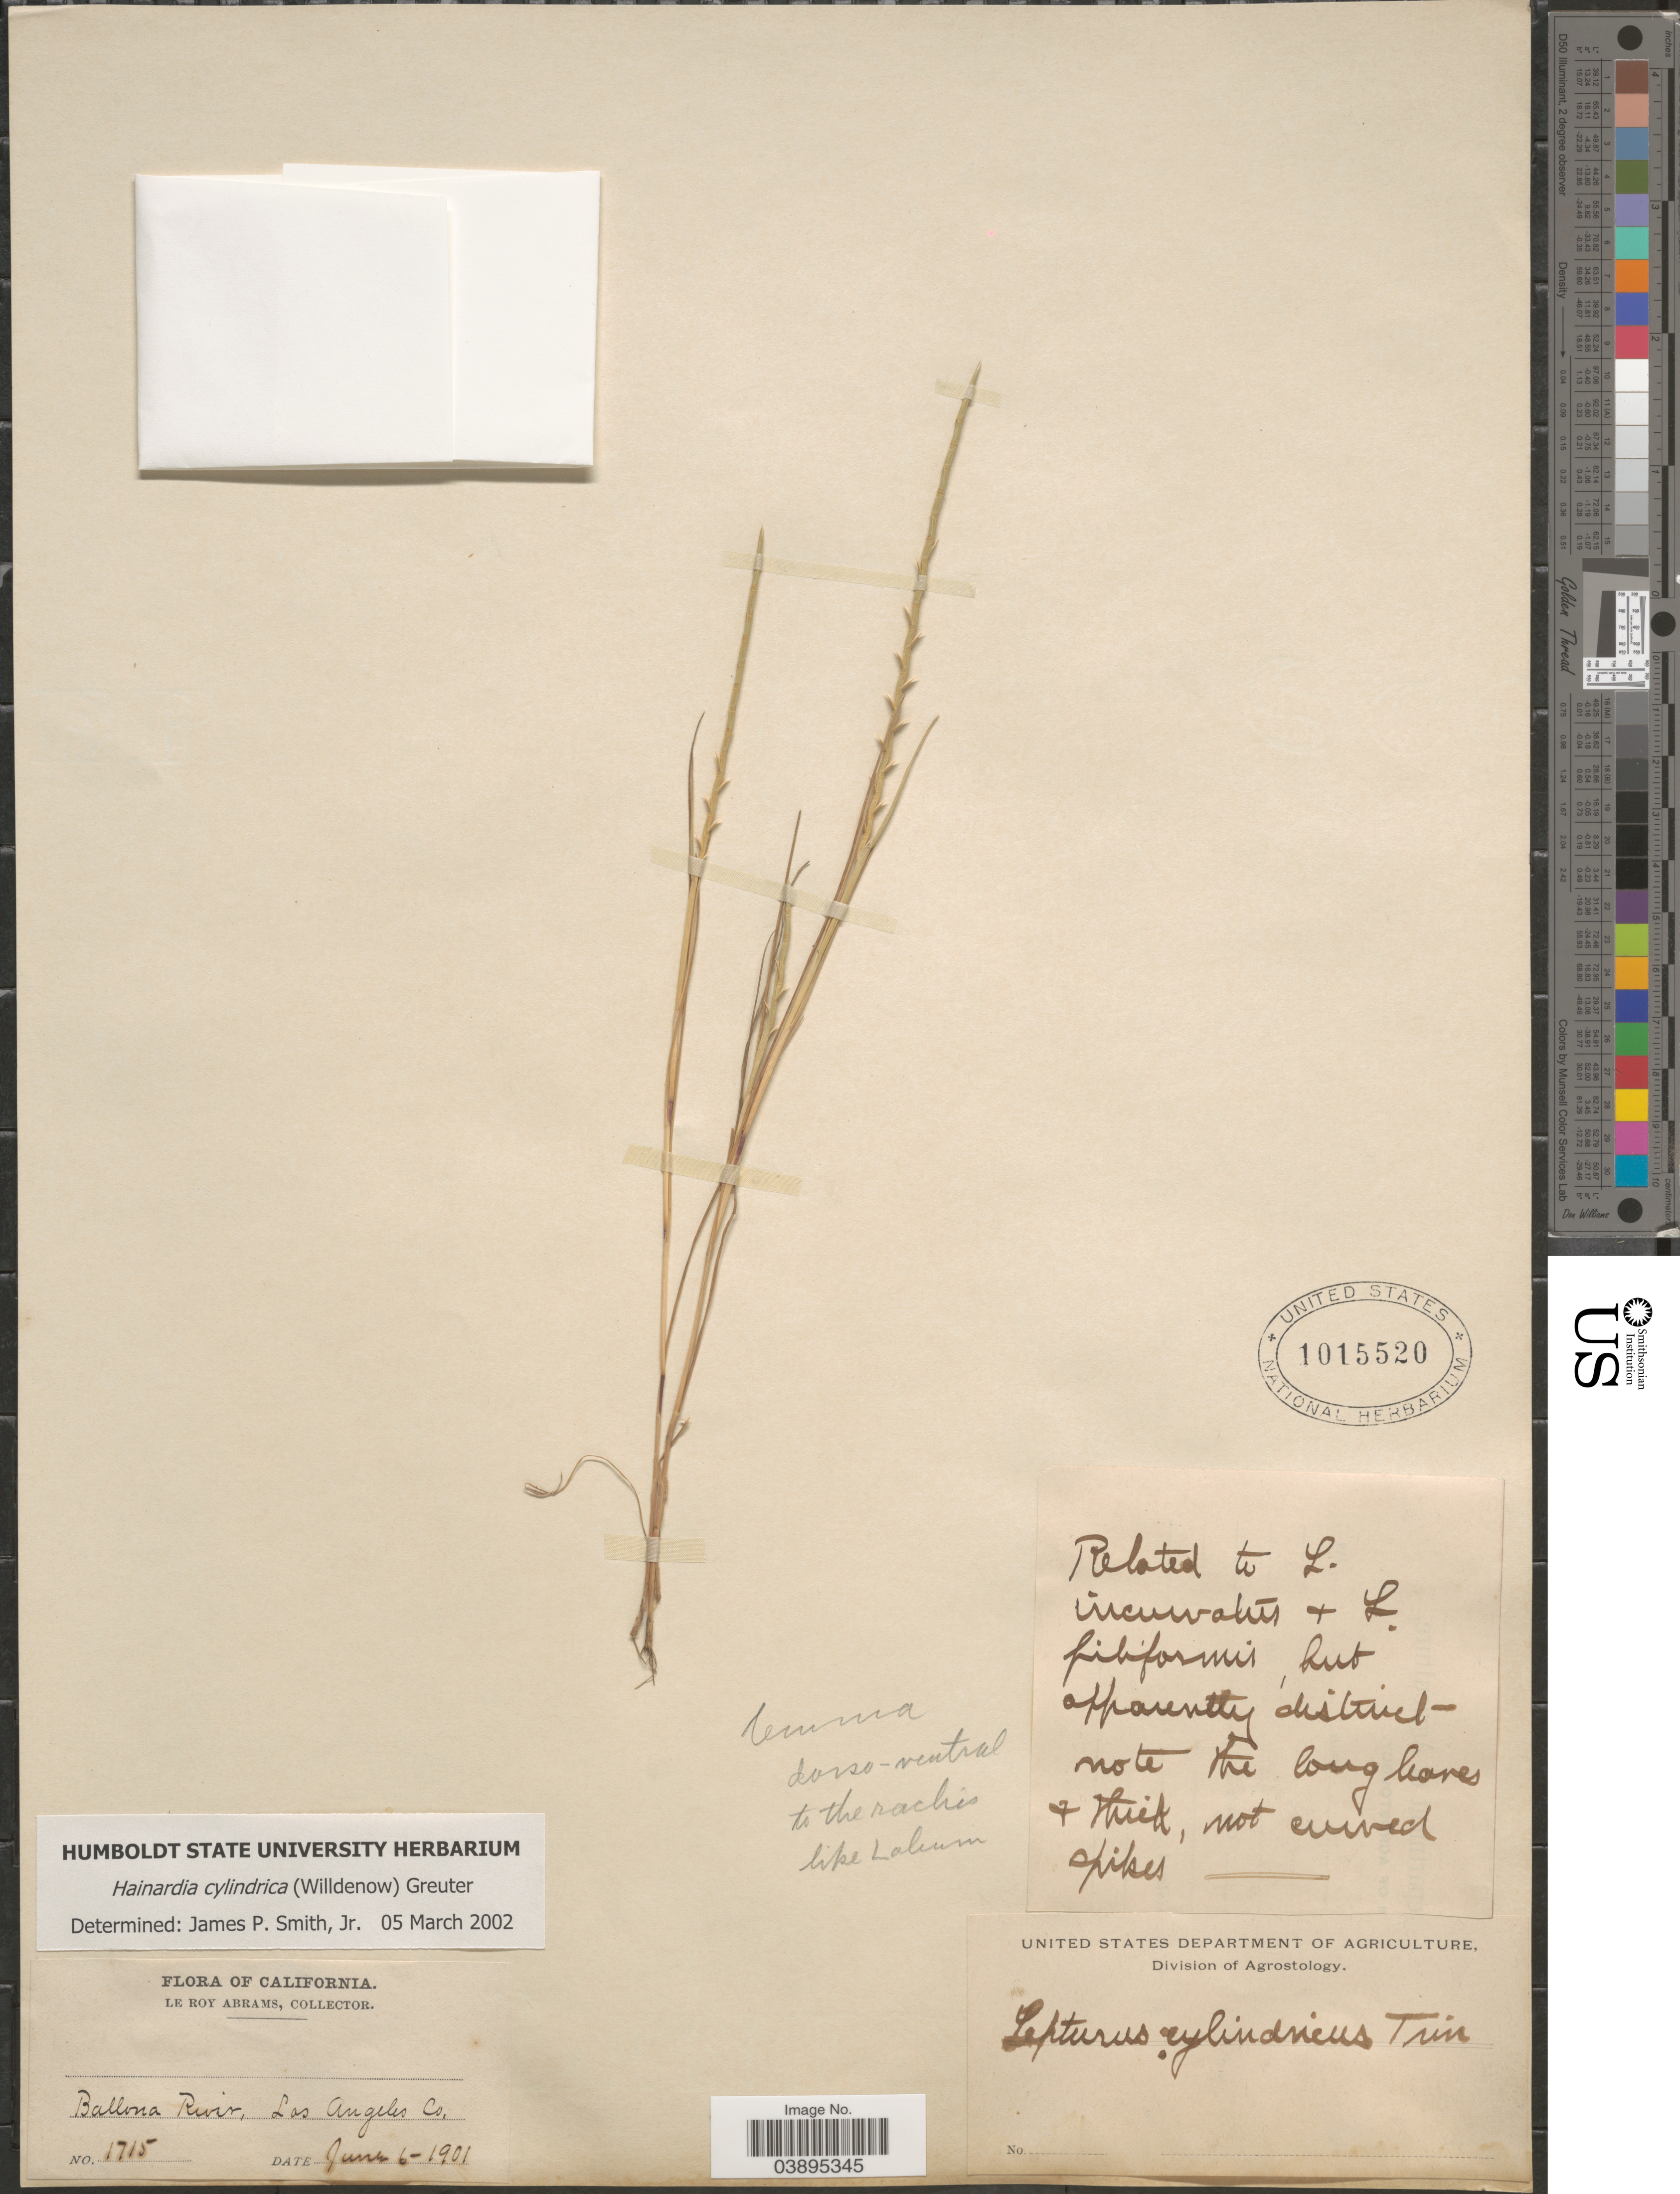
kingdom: Plantae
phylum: Tracheophyta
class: Liliopsida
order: Poales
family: Poaceae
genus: Hainardia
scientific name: Hainardia cylindrica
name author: (Willd.) Greuter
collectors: L. Abrams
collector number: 1715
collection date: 1901-06-06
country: United States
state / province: California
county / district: Los Angeles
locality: Ballona River, Los Angeles Co.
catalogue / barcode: US 1015520